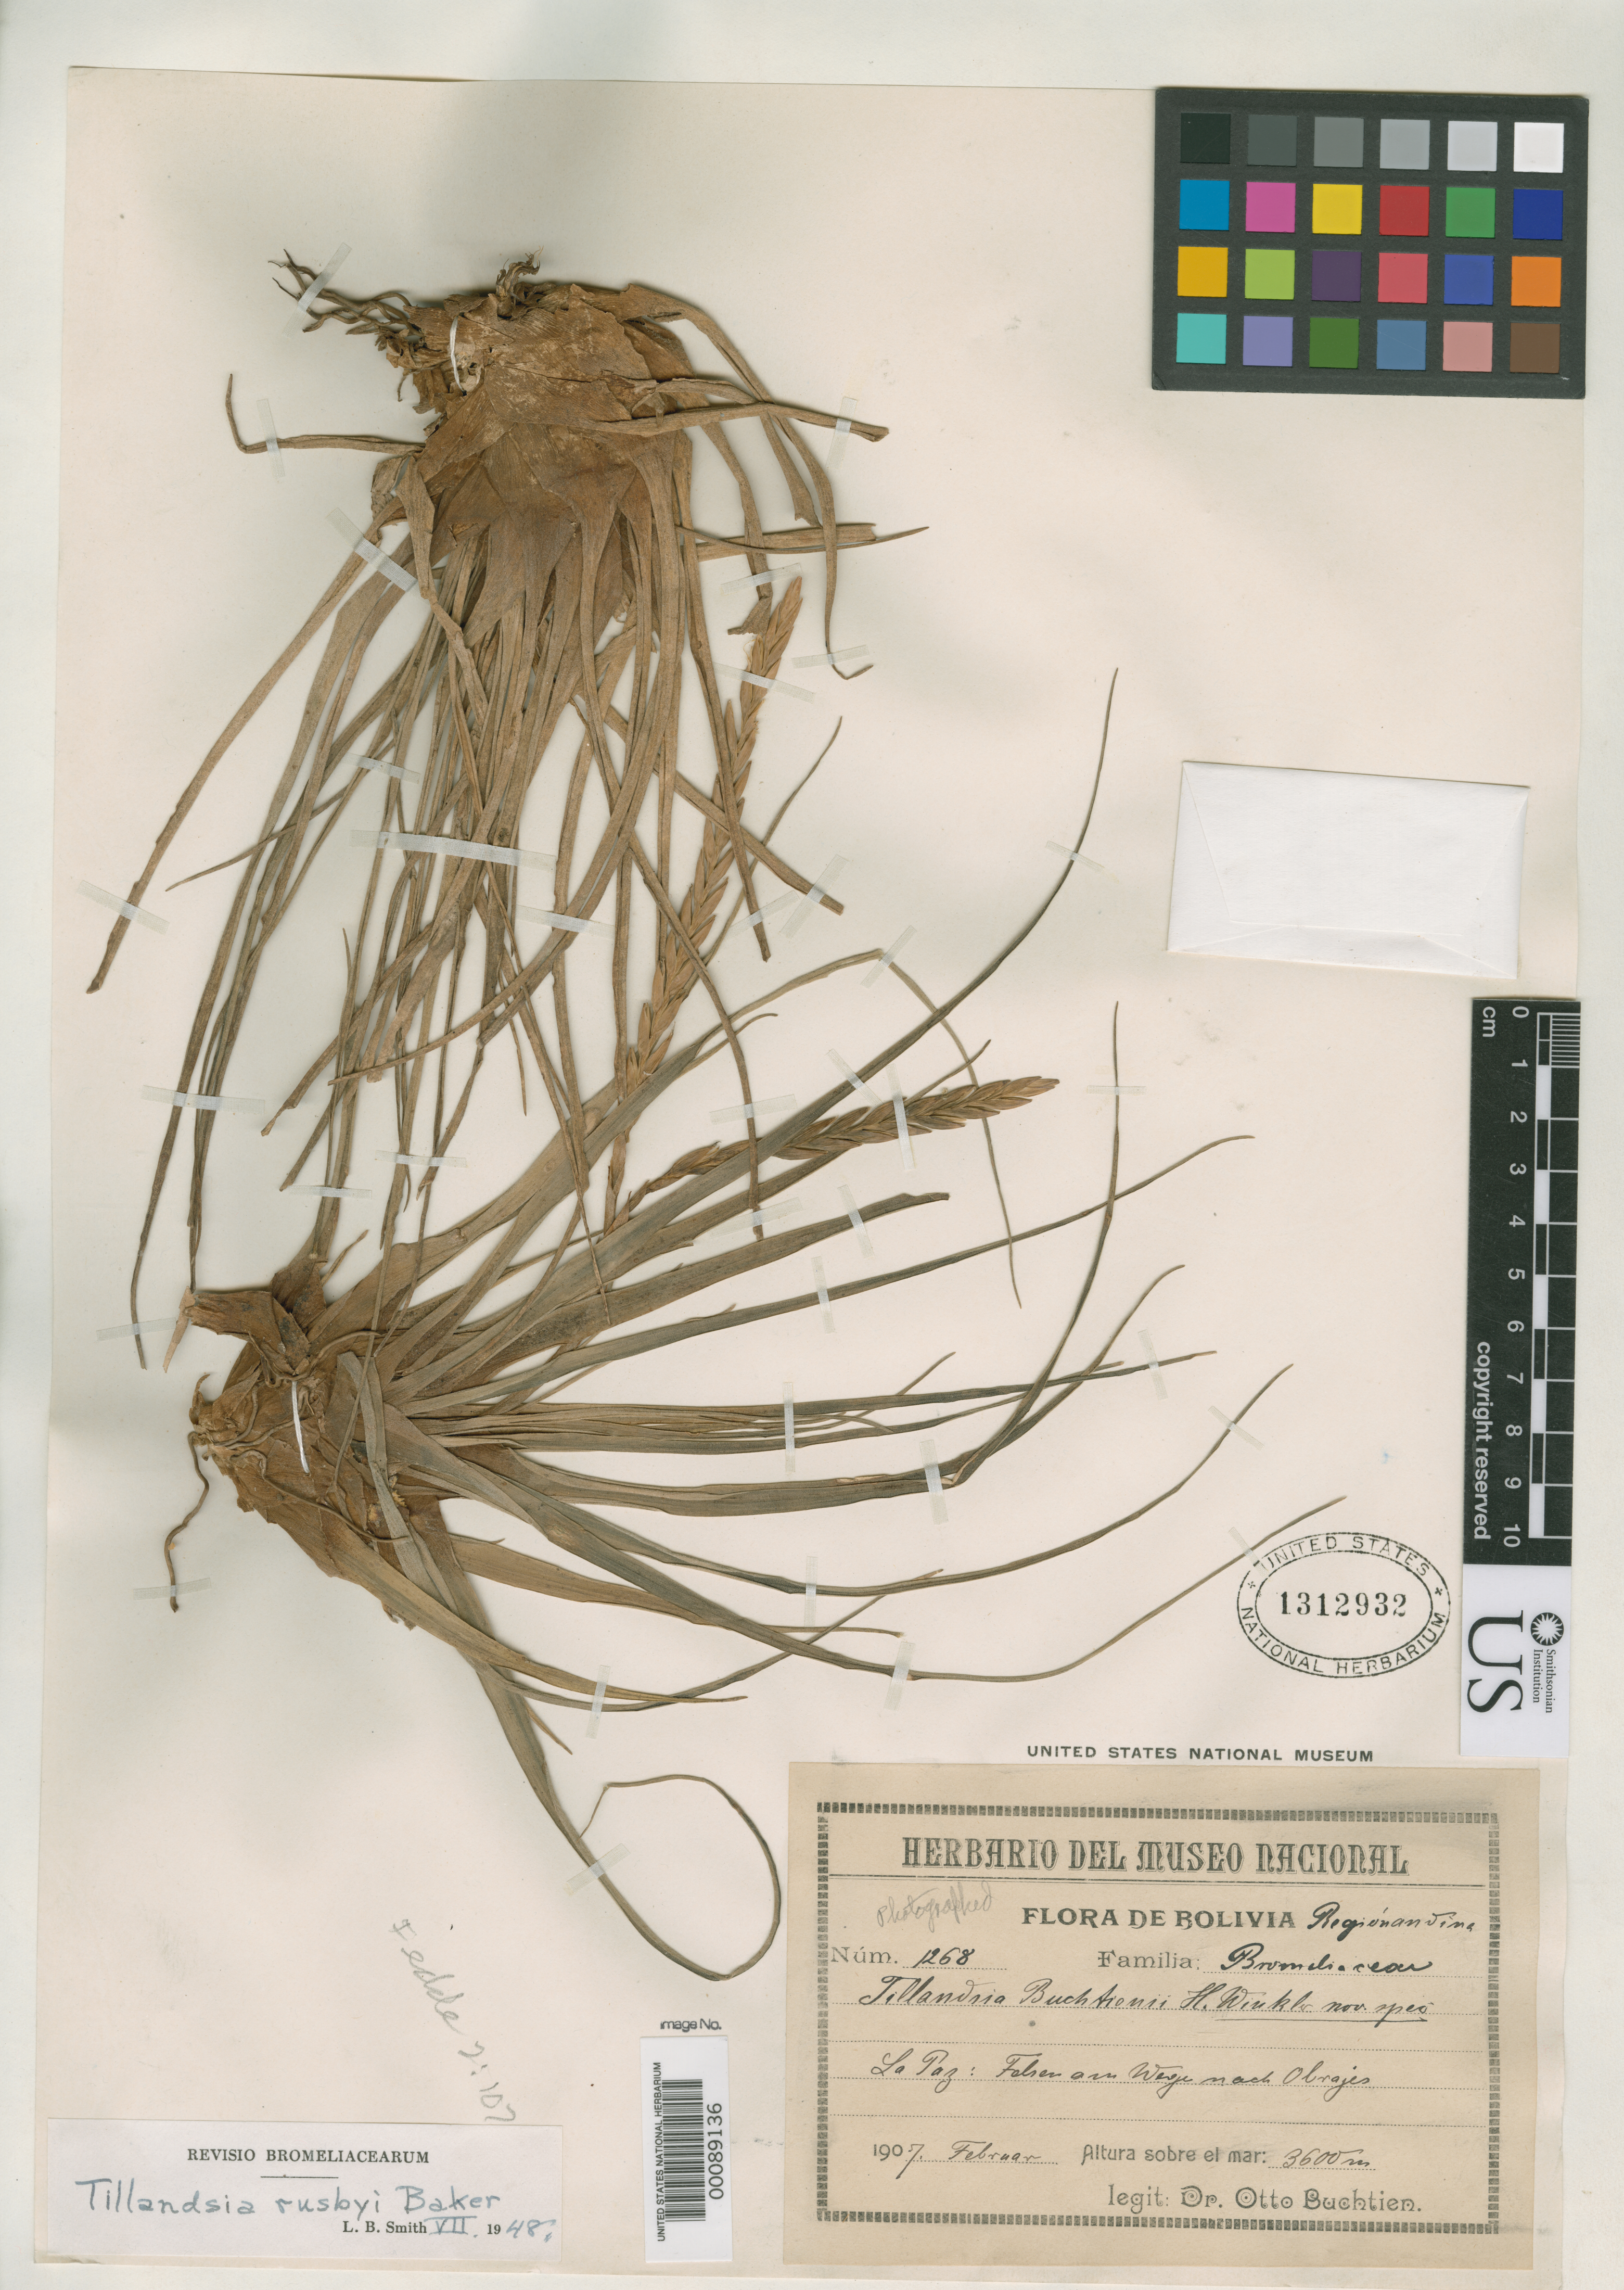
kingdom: Plantae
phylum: Tracheophyta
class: Liliopsida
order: Poales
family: Bromeliaceae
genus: Tillandsia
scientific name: Tillandsia buchtieni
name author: H.J.P. Winkl.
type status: Isotype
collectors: O. Buchtien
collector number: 1268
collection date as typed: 07 Feb 1907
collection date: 1907-02-07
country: Bolivia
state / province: La Paz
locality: "La Paz auf Felsen, weju Nachobrajes"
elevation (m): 3600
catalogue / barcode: US 1312932